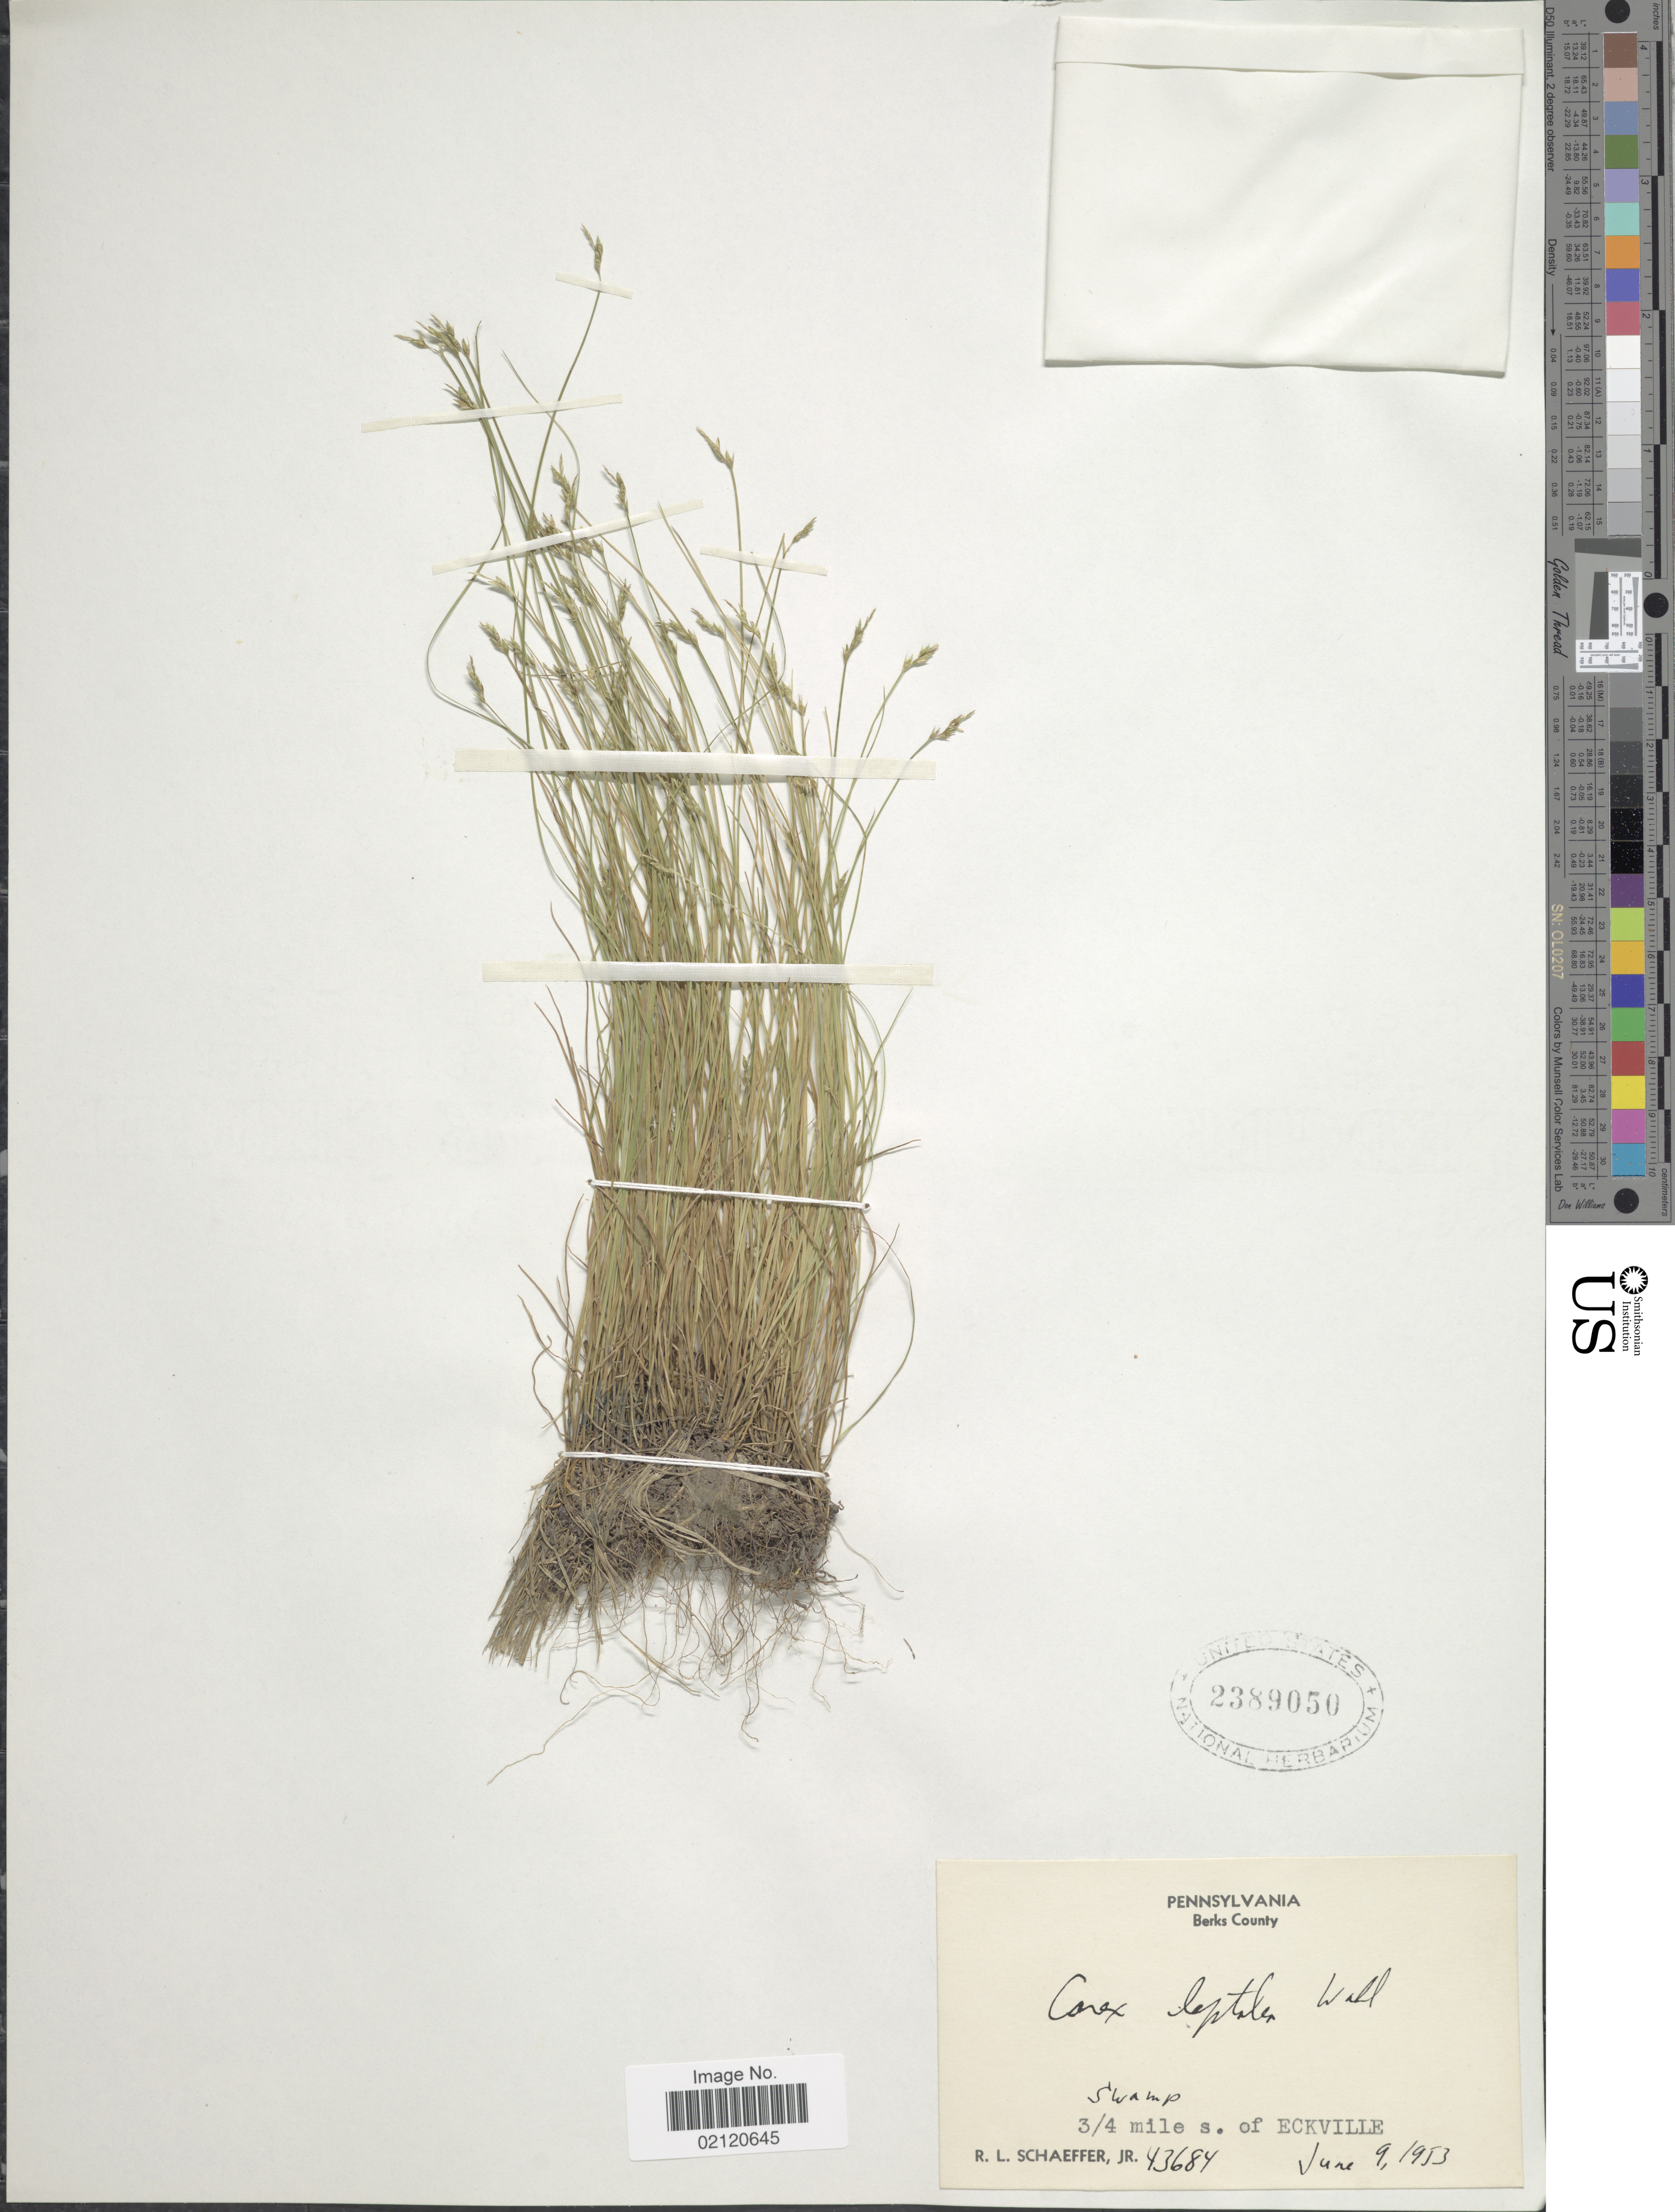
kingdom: Plantae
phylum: Tracheophyta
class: Liliopsida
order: Poales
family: Cyperaceae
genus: Carex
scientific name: Carex leptalea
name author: Wahlenb.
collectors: R. L. Schaeffer Jr.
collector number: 43684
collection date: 1953-06-09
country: United States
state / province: Pennsylvania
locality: Berks County, 3/4 mile s. of Eckville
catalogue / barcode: US 2389050